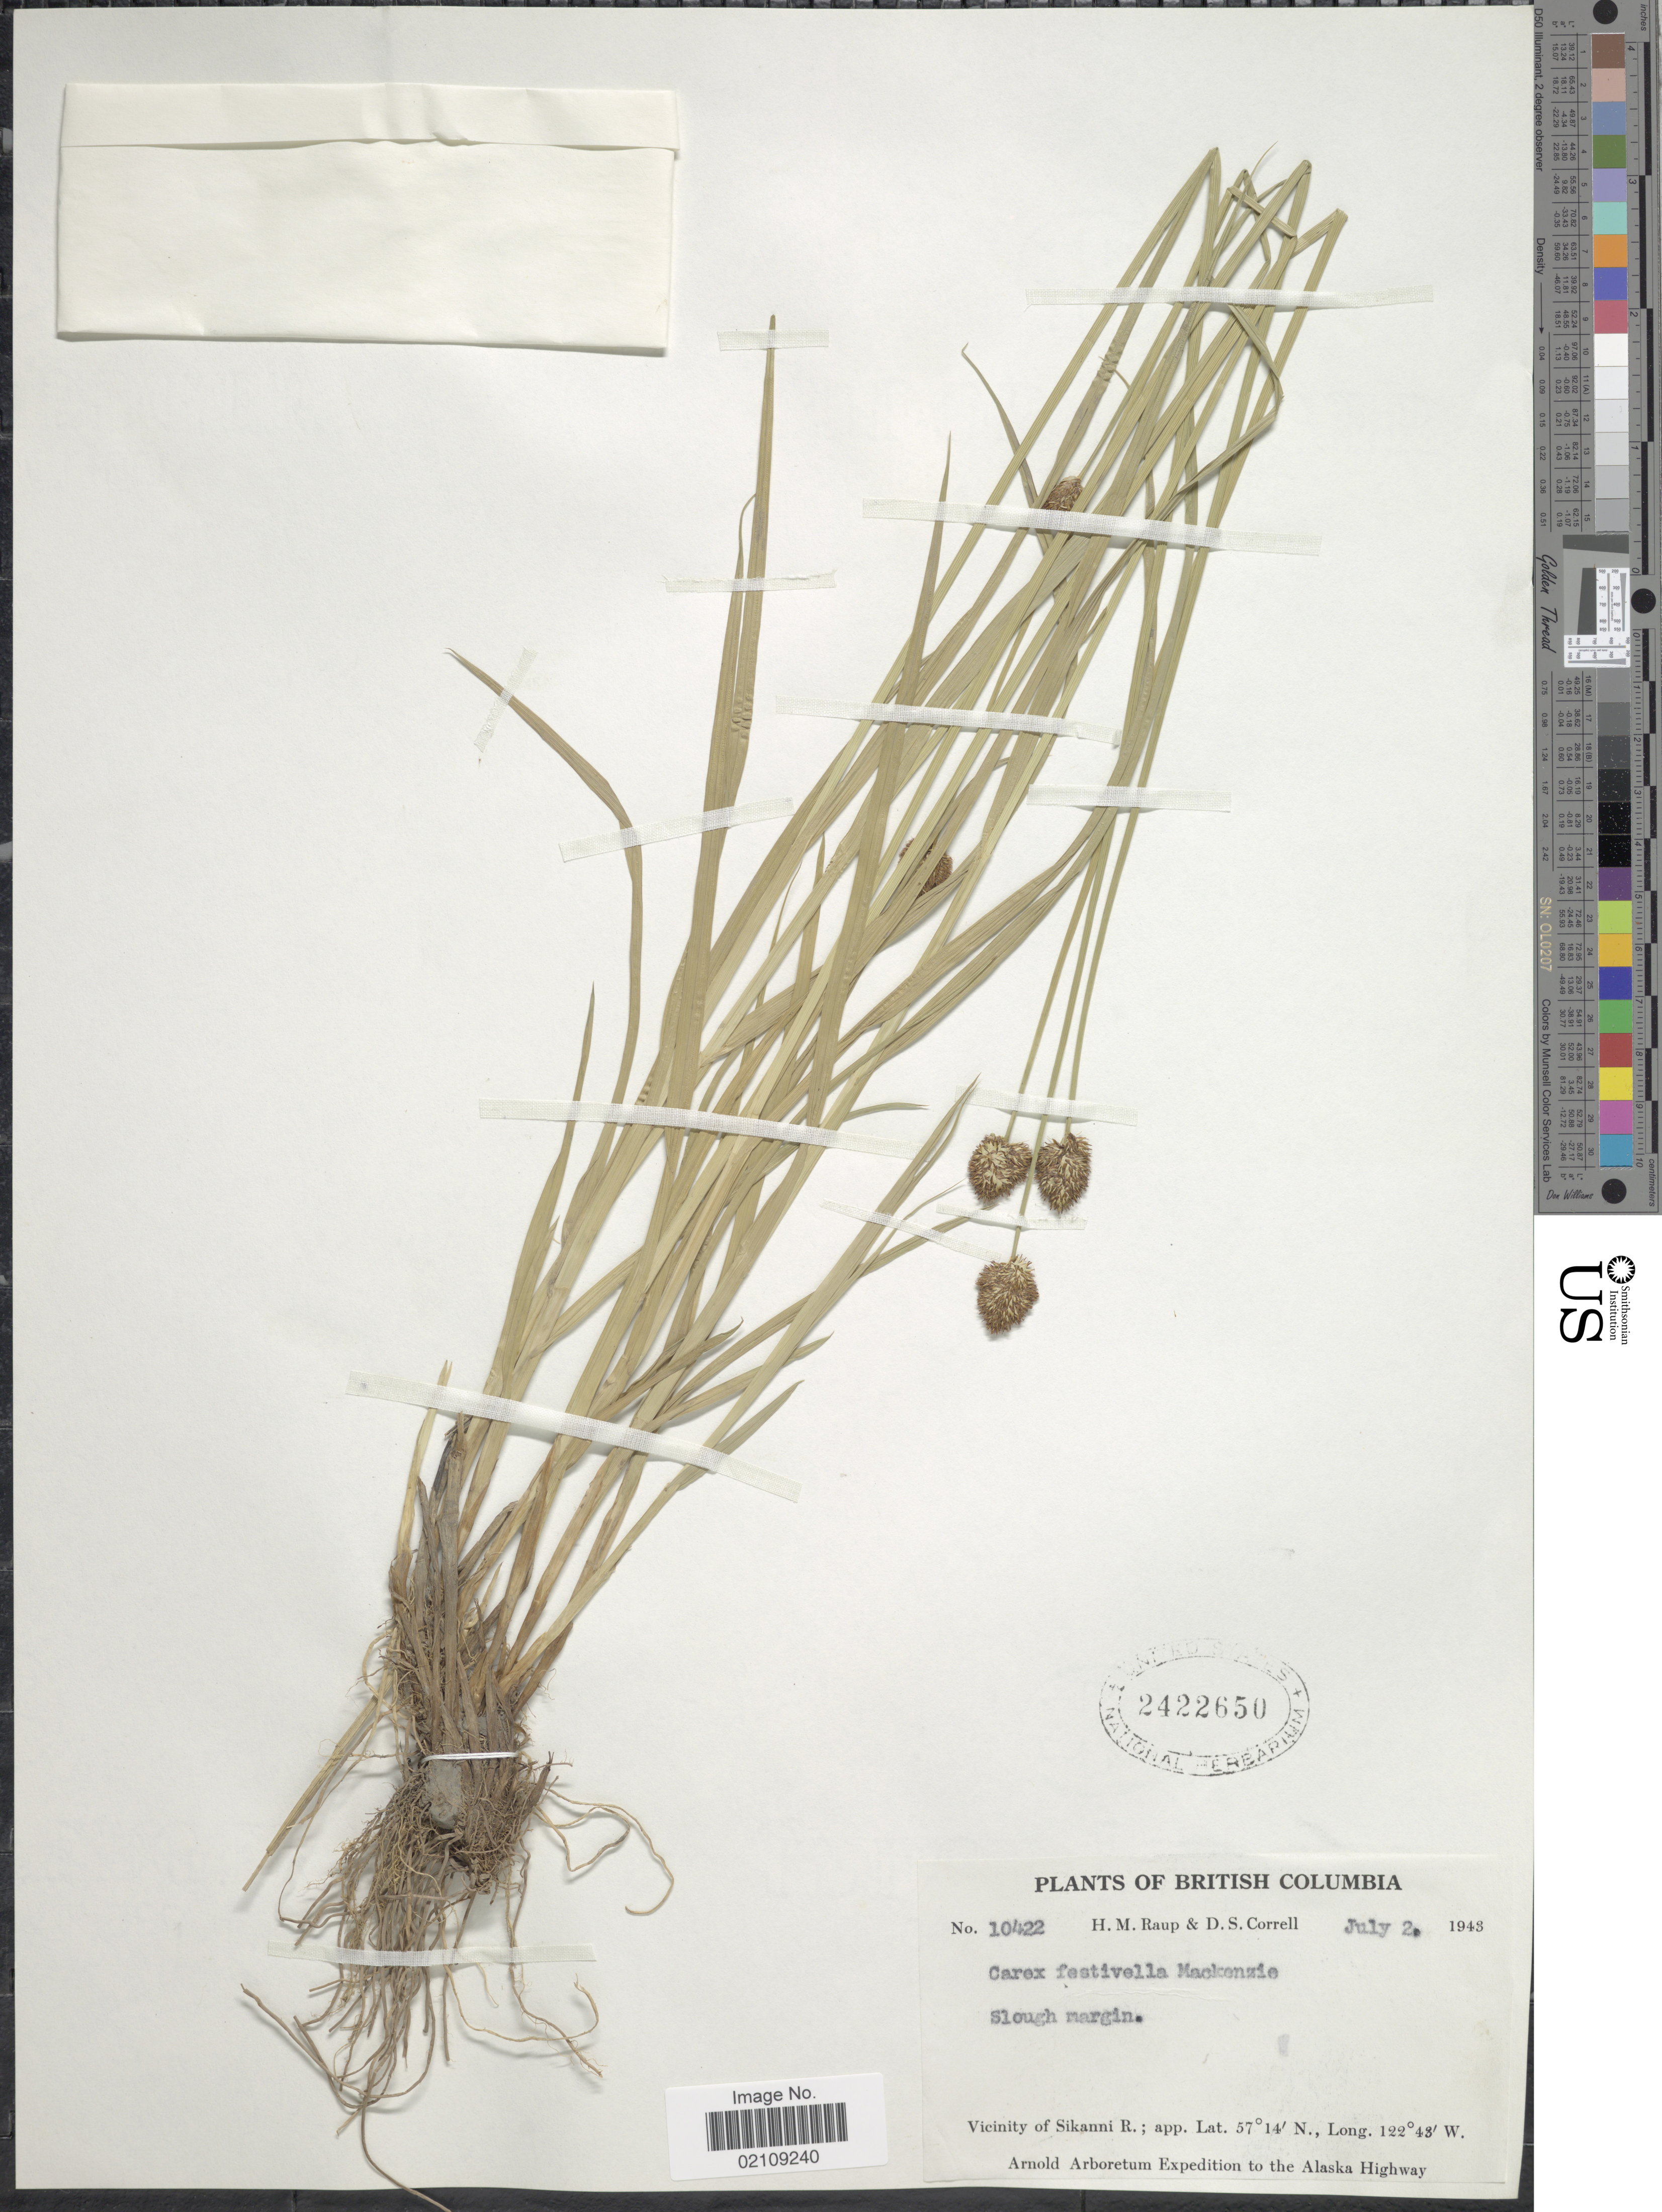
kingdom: Plantae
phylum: Tracheophyta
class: Liliopsida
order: Poales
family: Cyperaceae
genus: Carex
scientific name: Carex microptera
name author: Mack.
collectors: H. Raup & D. S. Correll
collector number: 10422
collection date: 1943-07-02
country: Canada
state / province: British Columbia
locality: Slough margin, Vicinity of Sikanni R.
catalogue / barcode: US 2422650